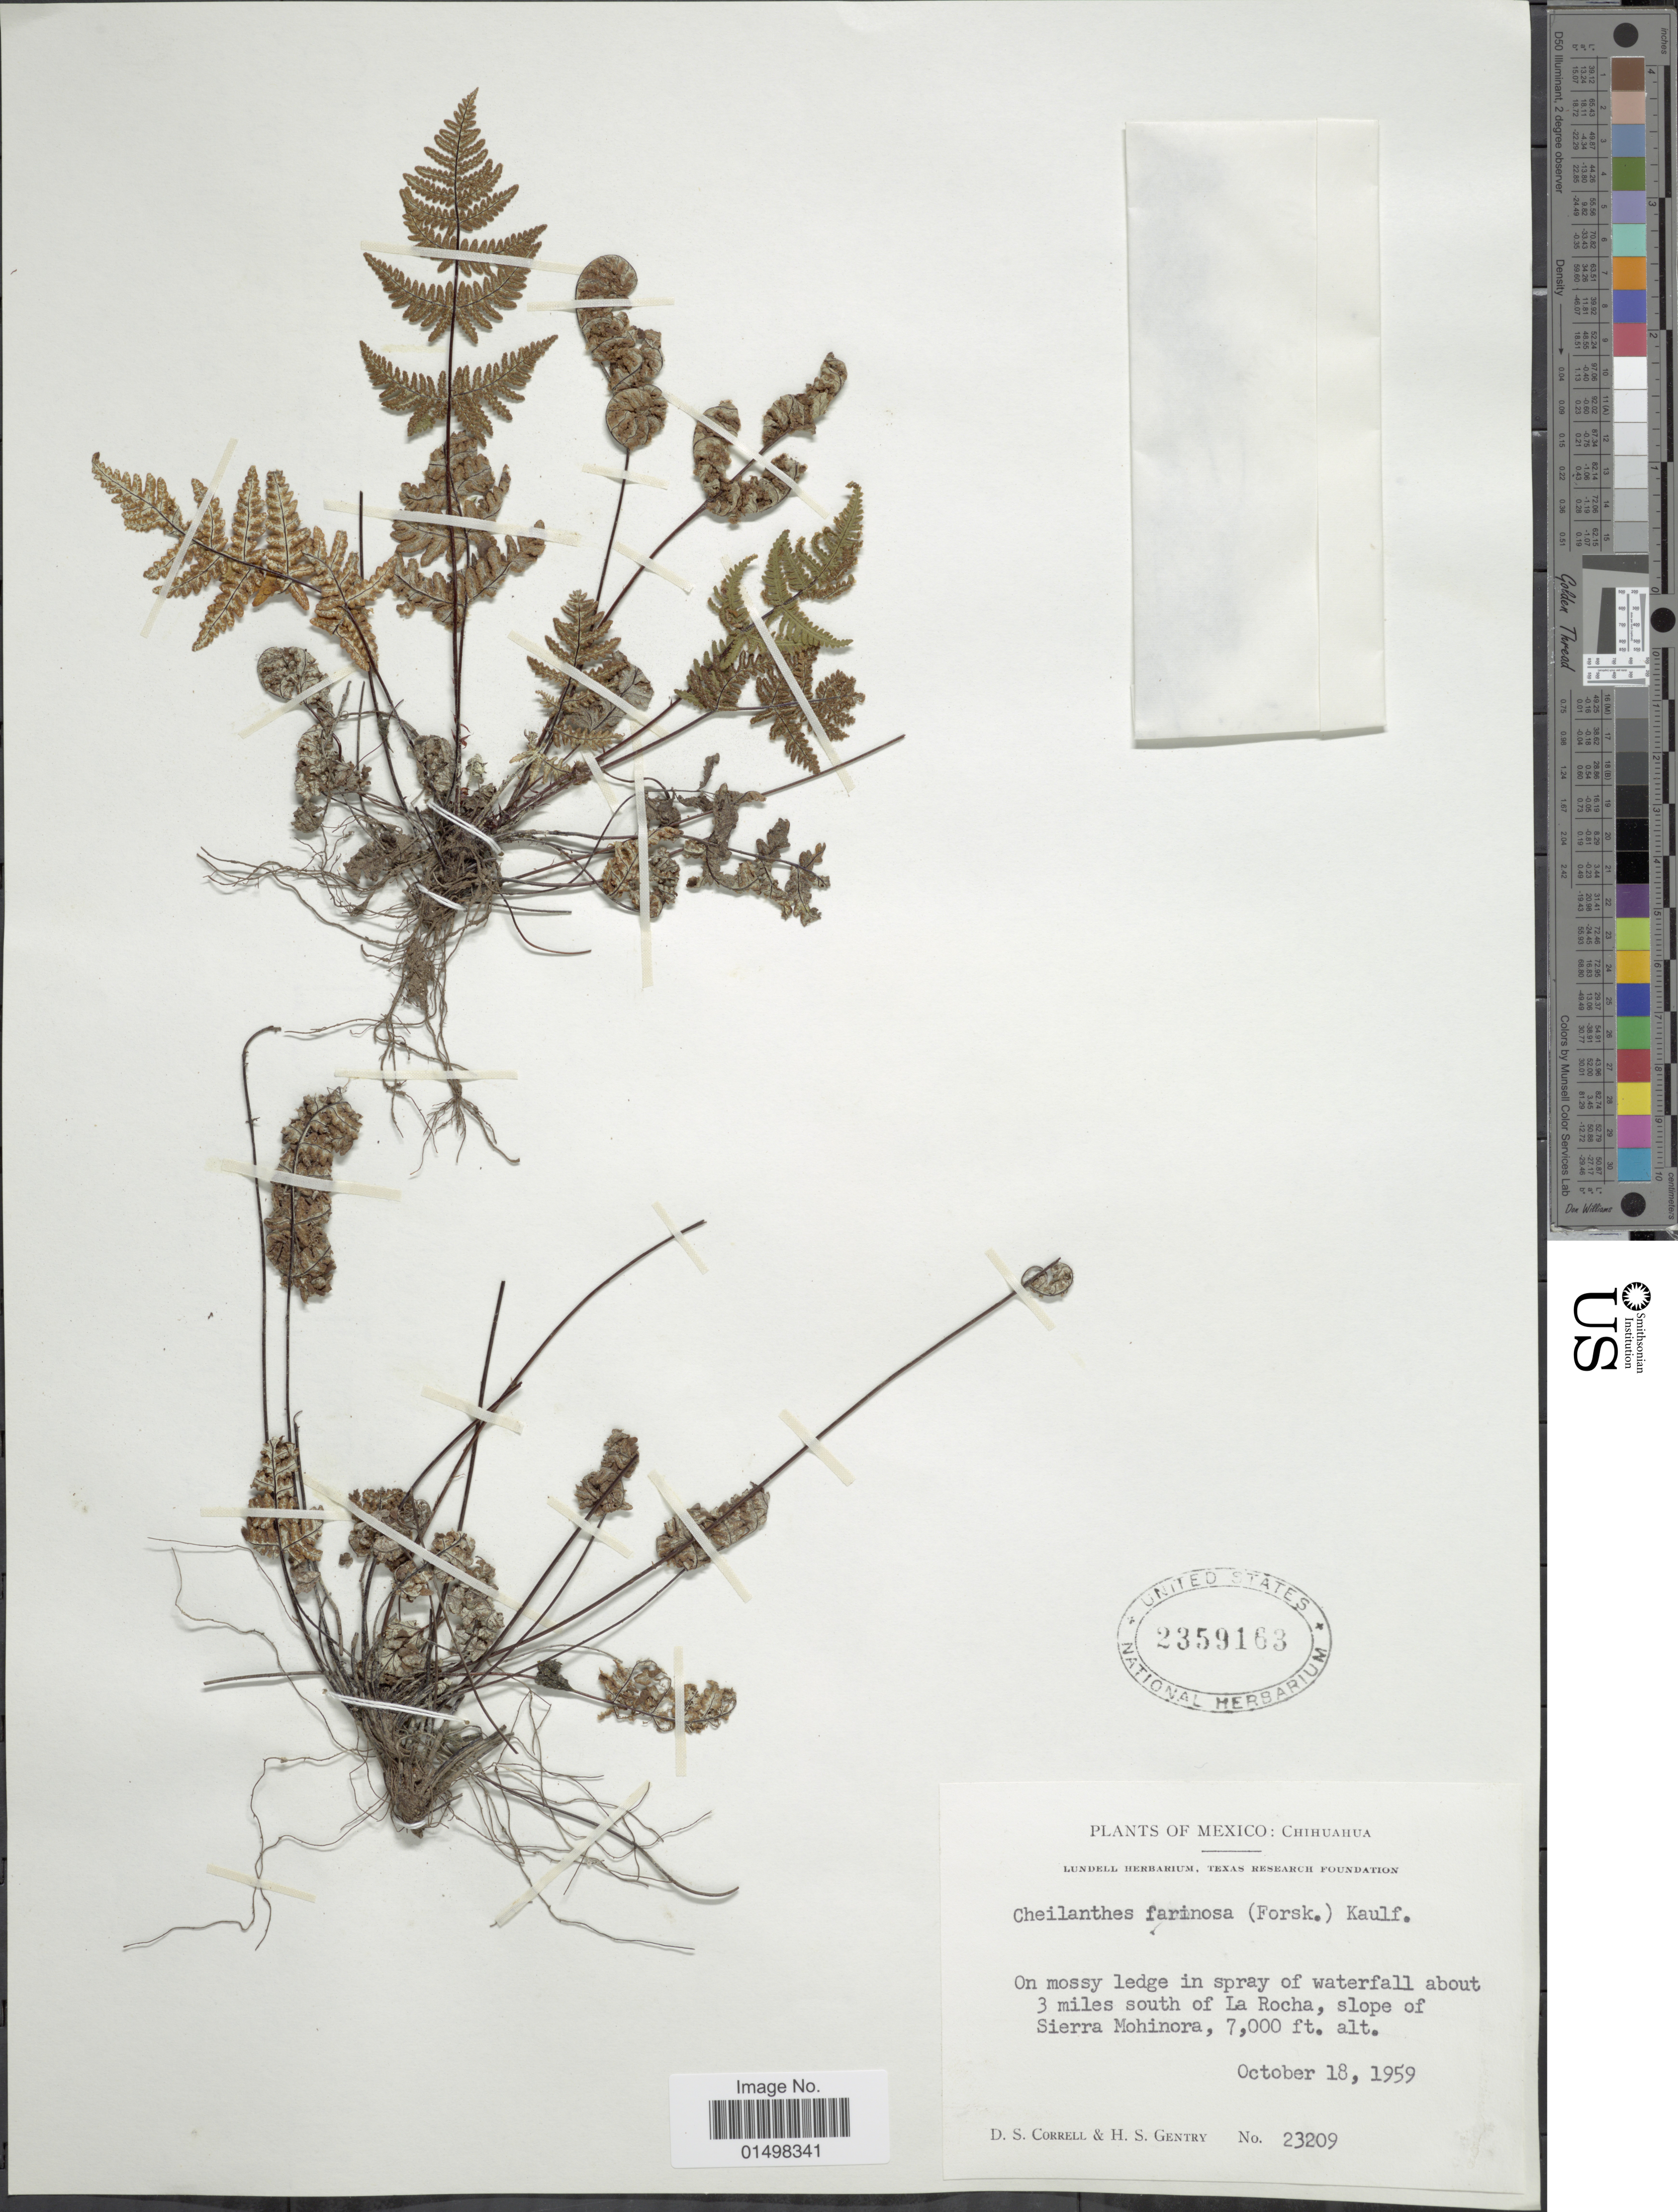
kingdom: Plantae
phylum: Tracheophyta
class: Polypodiopsida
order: Polypodiales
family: Pteridaceae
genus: Aleuritopteris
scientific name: Aleuritopteris farinosa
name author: (Forssk.) Fée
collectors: D. S. Correll & H. S. Gentry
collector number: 23209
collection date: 1959-10-18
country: Mexico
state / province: Chihuahua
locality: On mossy ledge in spray of waterfall about 3 miles south of La Rocha, slope of Sierra Mohinora.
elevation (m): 2134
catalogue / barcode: US 2359163